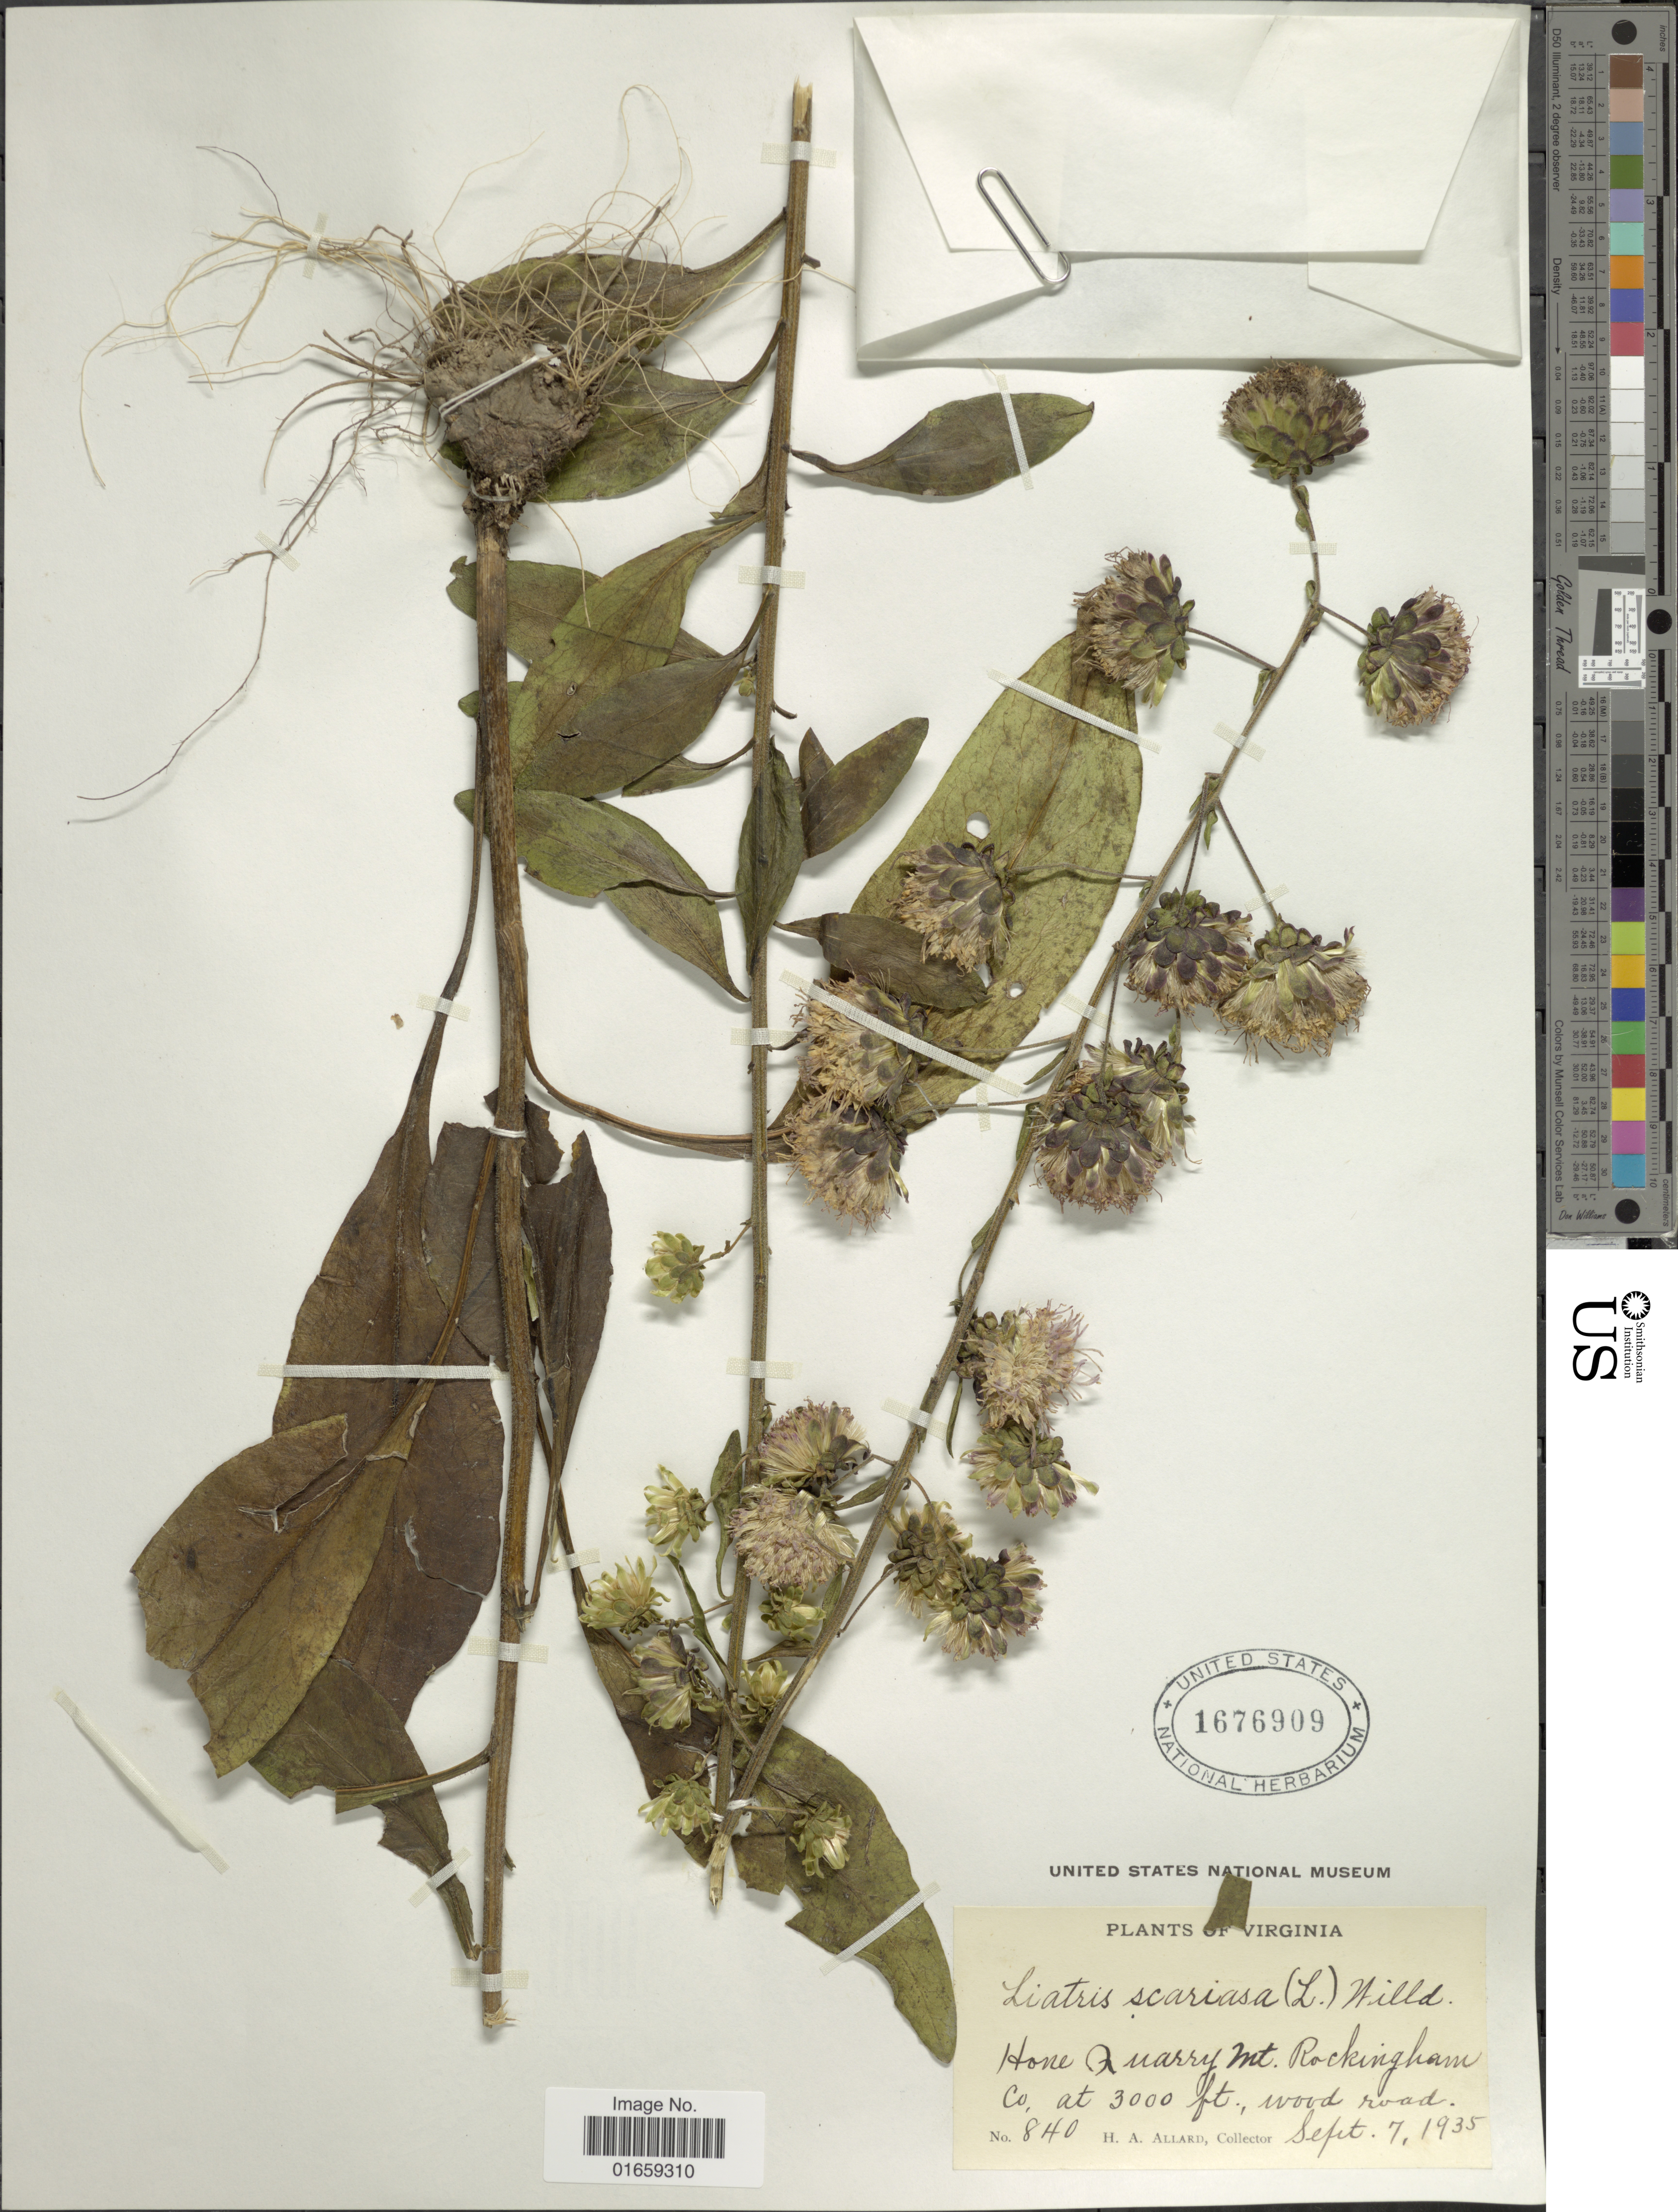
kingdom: Plantae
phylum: Tracheophyta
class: Magnoliopsida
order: Asterales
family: Asteraceae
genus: Liatris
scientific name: Liatris scariosa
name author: (L.) Willd.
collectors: H. A. Allard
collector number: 840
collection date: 1935-09-07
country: United States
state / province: Virginia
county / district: Rockingham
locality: Hone Quarry mt. Rockingham Co.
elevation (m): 914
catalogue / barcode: US 1676909